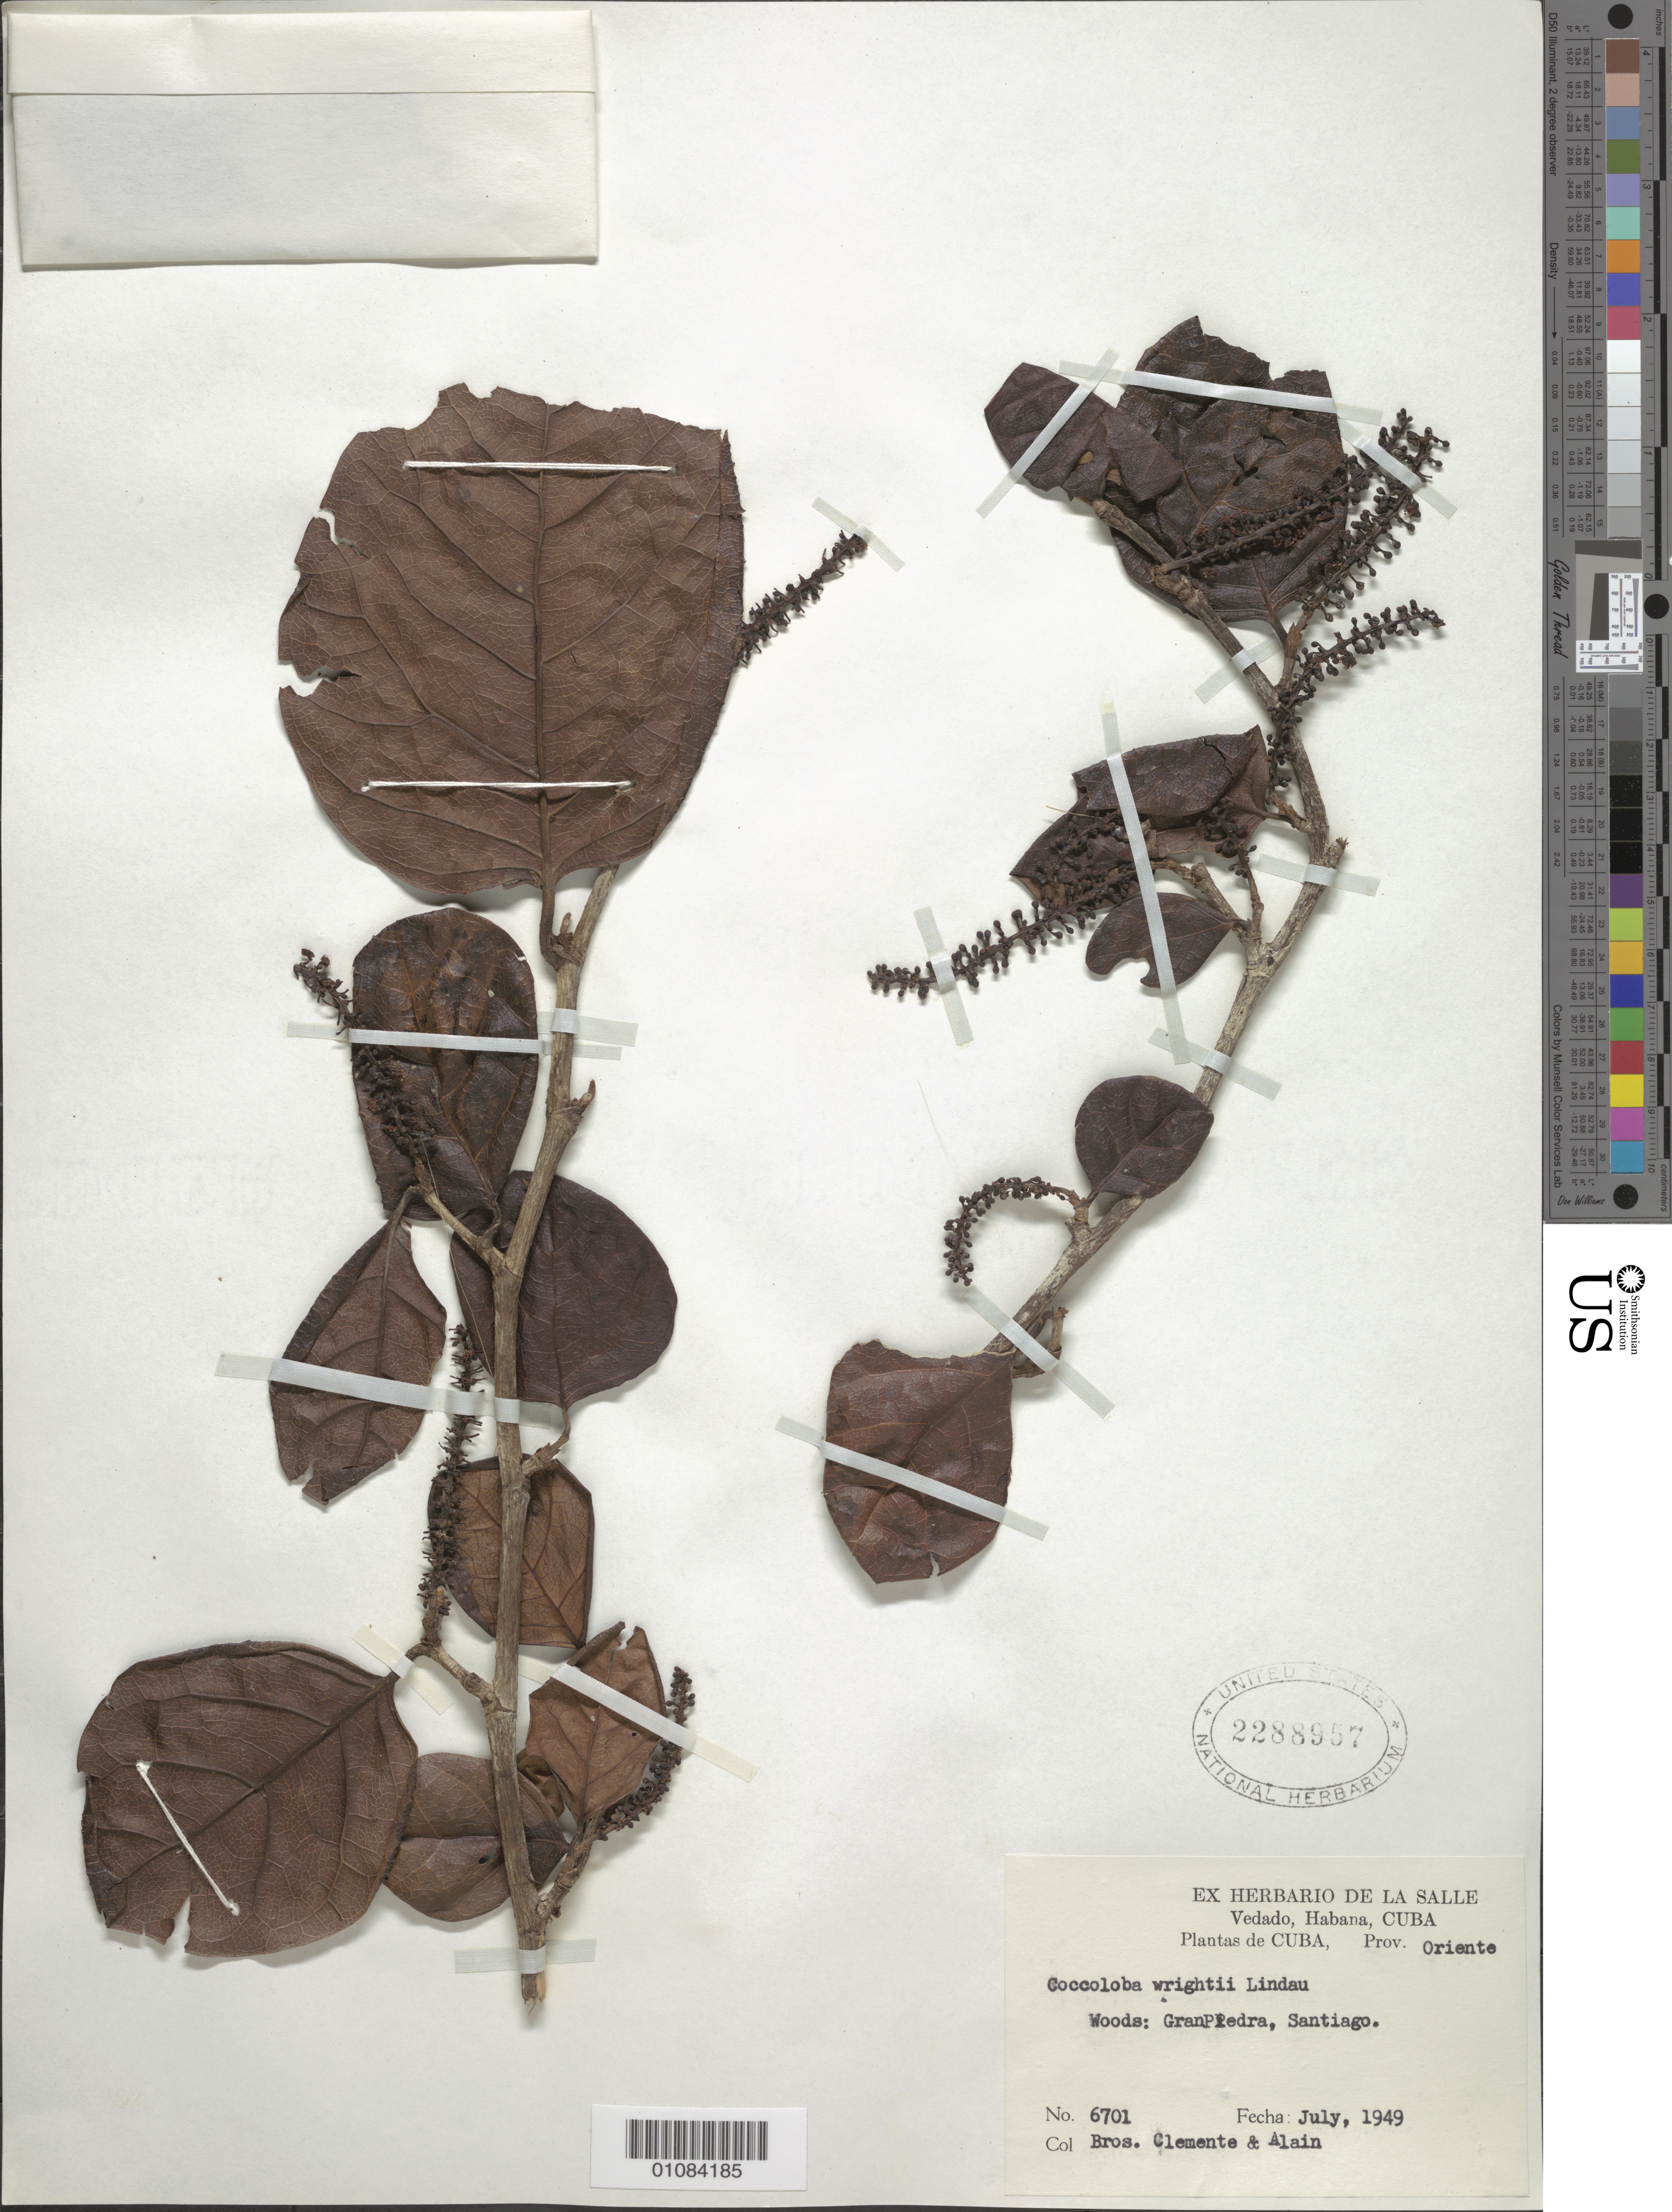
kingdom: Plantae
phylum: Tracheophyta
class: Magnoliopsida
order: Caryophyllales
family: Polygonaceae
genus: Coccoloba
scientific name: Coccoloba wrightii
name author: Lindau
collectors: Bro. Clemente & A. H. Liogier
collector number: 6701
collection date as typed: Jul 1949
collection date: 1949-07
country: Cuba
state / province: Santiago de Cuba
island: Cuba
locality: Oriente, Santiago, Gran Piedra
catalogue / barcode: US 2288957